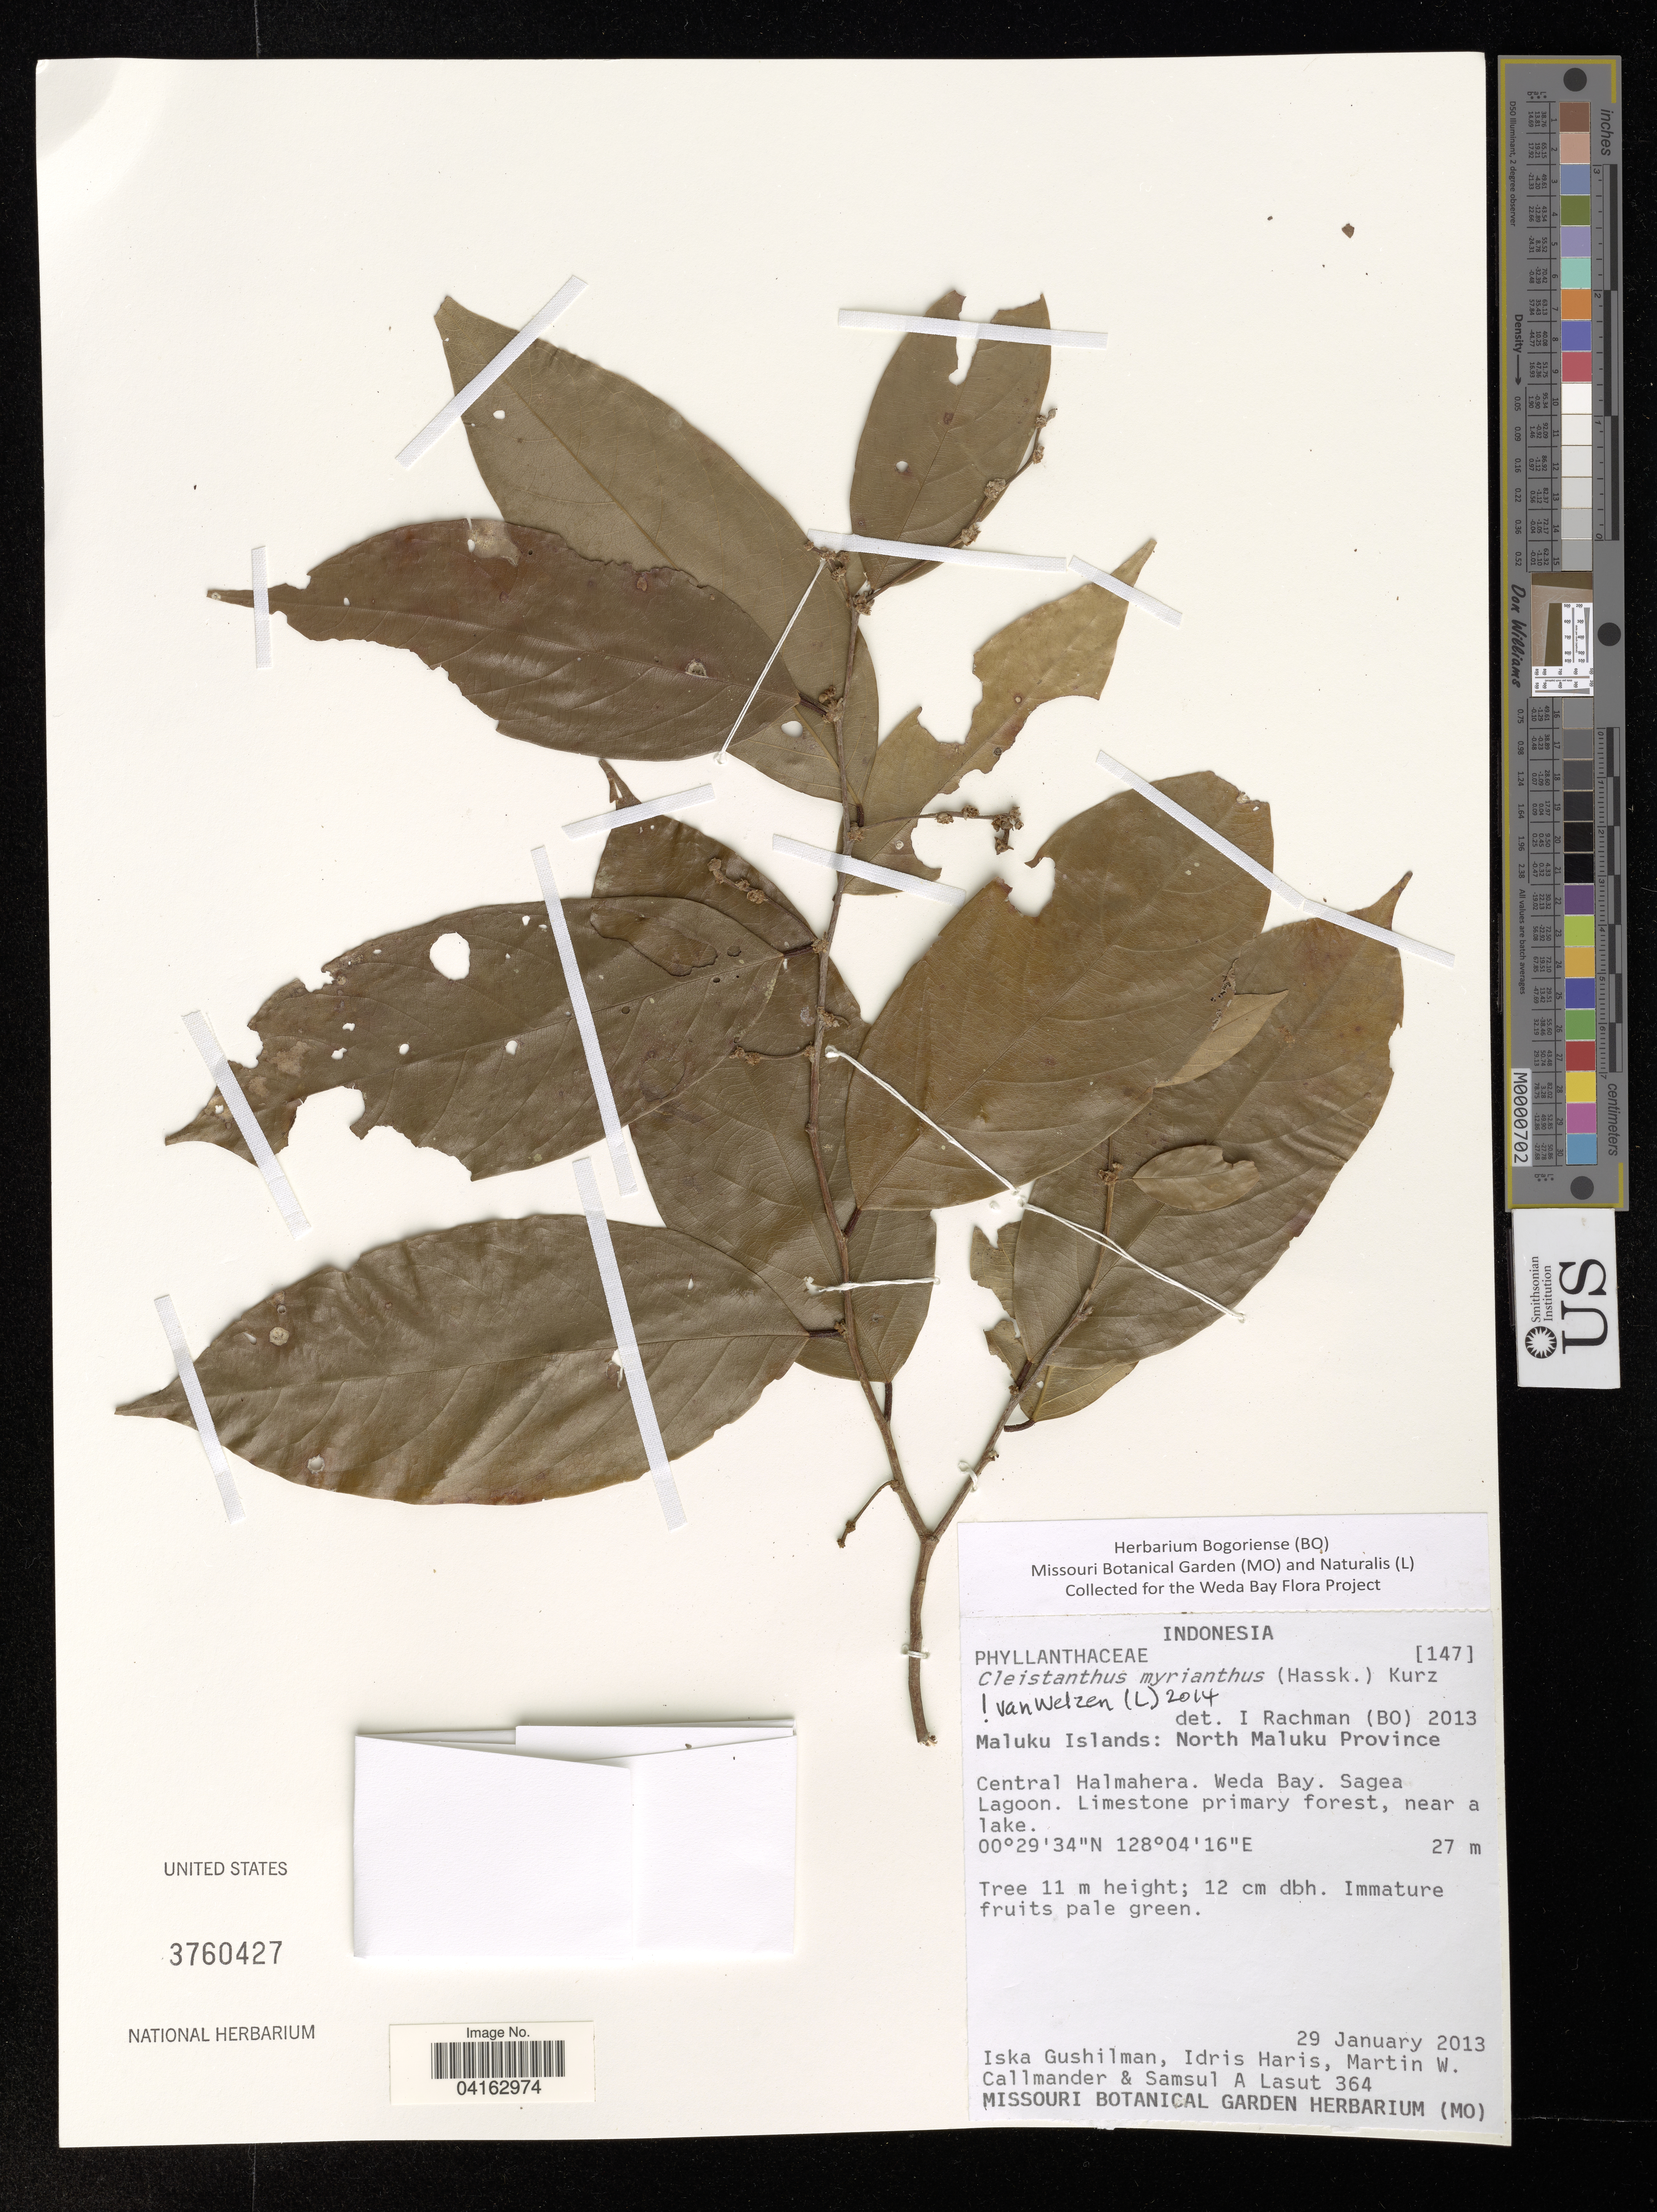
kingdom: Plantae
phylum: Tracheophyta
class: Magnoliopsida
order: Malpighiales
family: Phyllanthaceae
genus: Cleistanthus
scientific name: Cleistanthus myrianthus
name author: (Hassk.) Kurz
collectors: I. Gushilman, I. Haris, M. Callmander & S. Lasut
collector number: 364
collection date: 2003-01-29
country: Indonesia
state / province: Maluku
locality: Maluku Islands: North Maluku Province. Central Halmahera. Weda Bay. Sagea Lagoon.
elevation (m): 27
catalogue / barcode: US 3760427